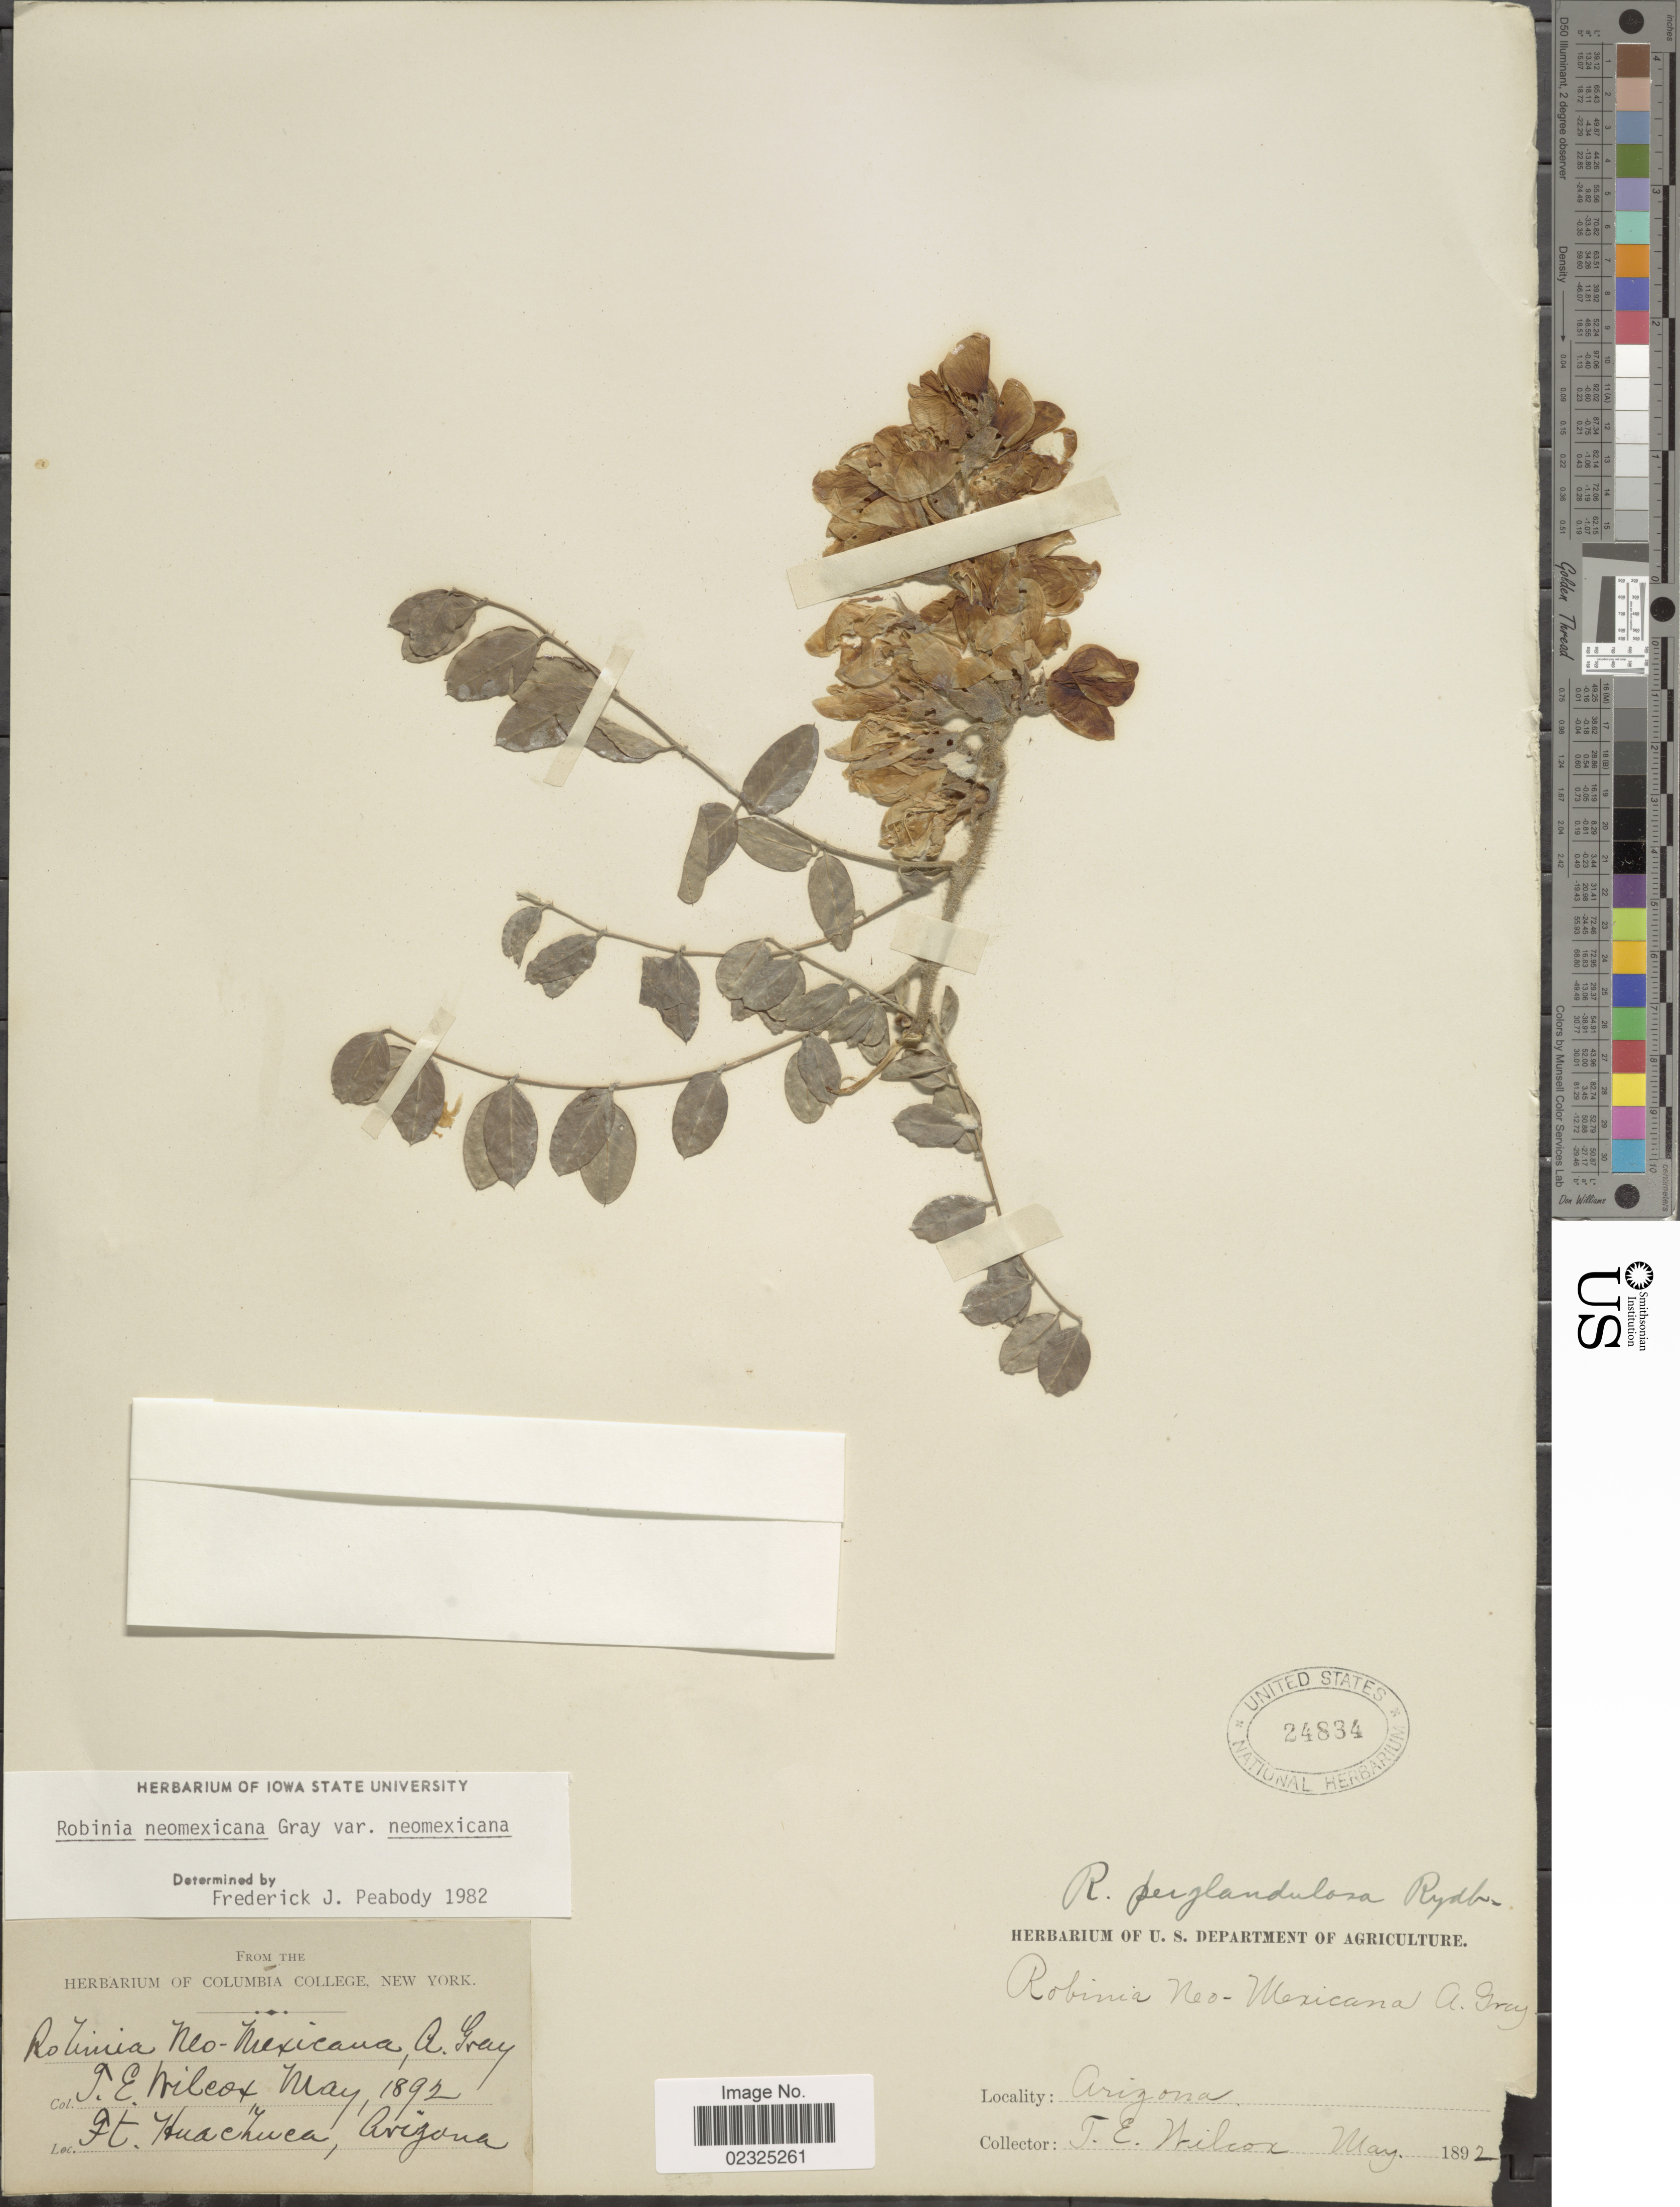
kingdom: Plantae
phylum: Tracheophyta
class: Magnoliopsida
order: Fabales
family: Fabaceae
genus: Robinia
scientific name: Robinia luxurians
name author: (Dieck) Rydb.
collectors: T. E. Wilcox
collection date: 1892-05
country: United States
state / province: Arizona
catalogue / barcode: US 24834